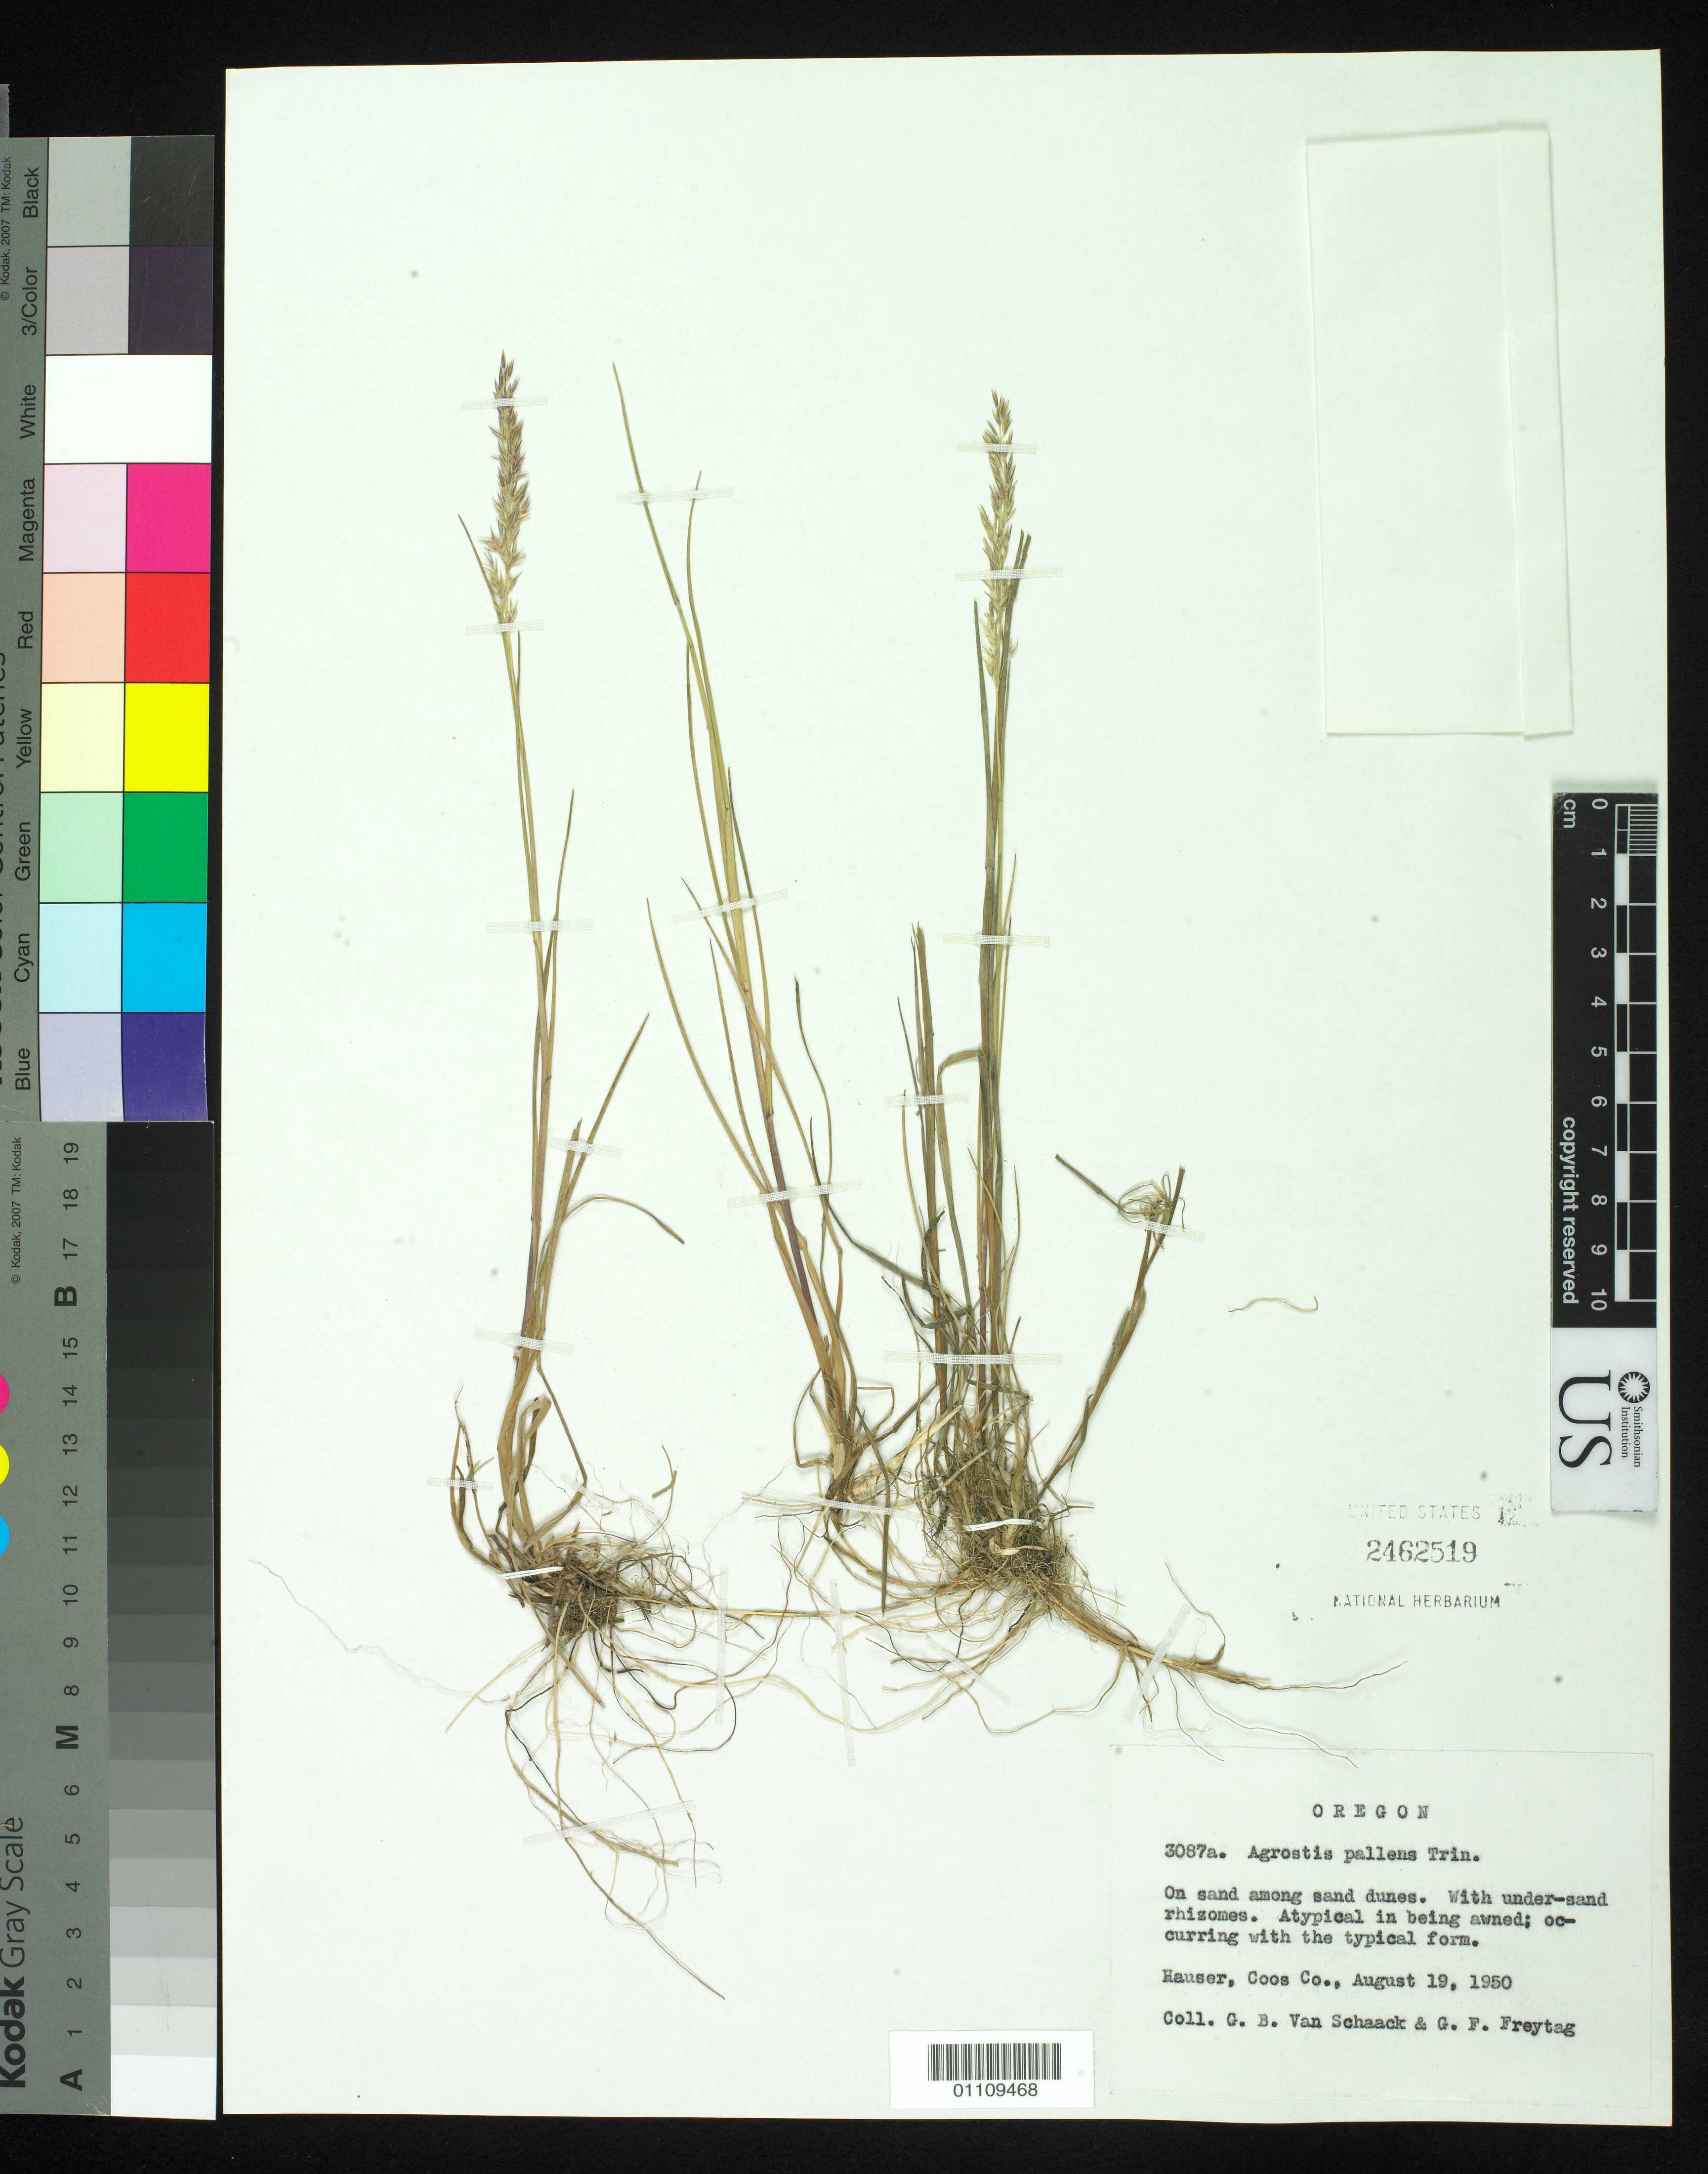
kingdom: Plantae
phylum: Tracheophyta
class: Liliopsida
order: Poales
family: Poaceae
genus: Agrostis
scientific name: Agrostis pallens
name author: Trin.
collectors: G. Van Schaack & G. F. Freytag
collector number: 3087a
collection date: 1950-08-19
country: United States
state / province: Oregon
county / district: Coos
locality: Hauser.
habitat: On sand amoung sand dunes.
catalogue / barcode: US 2462519